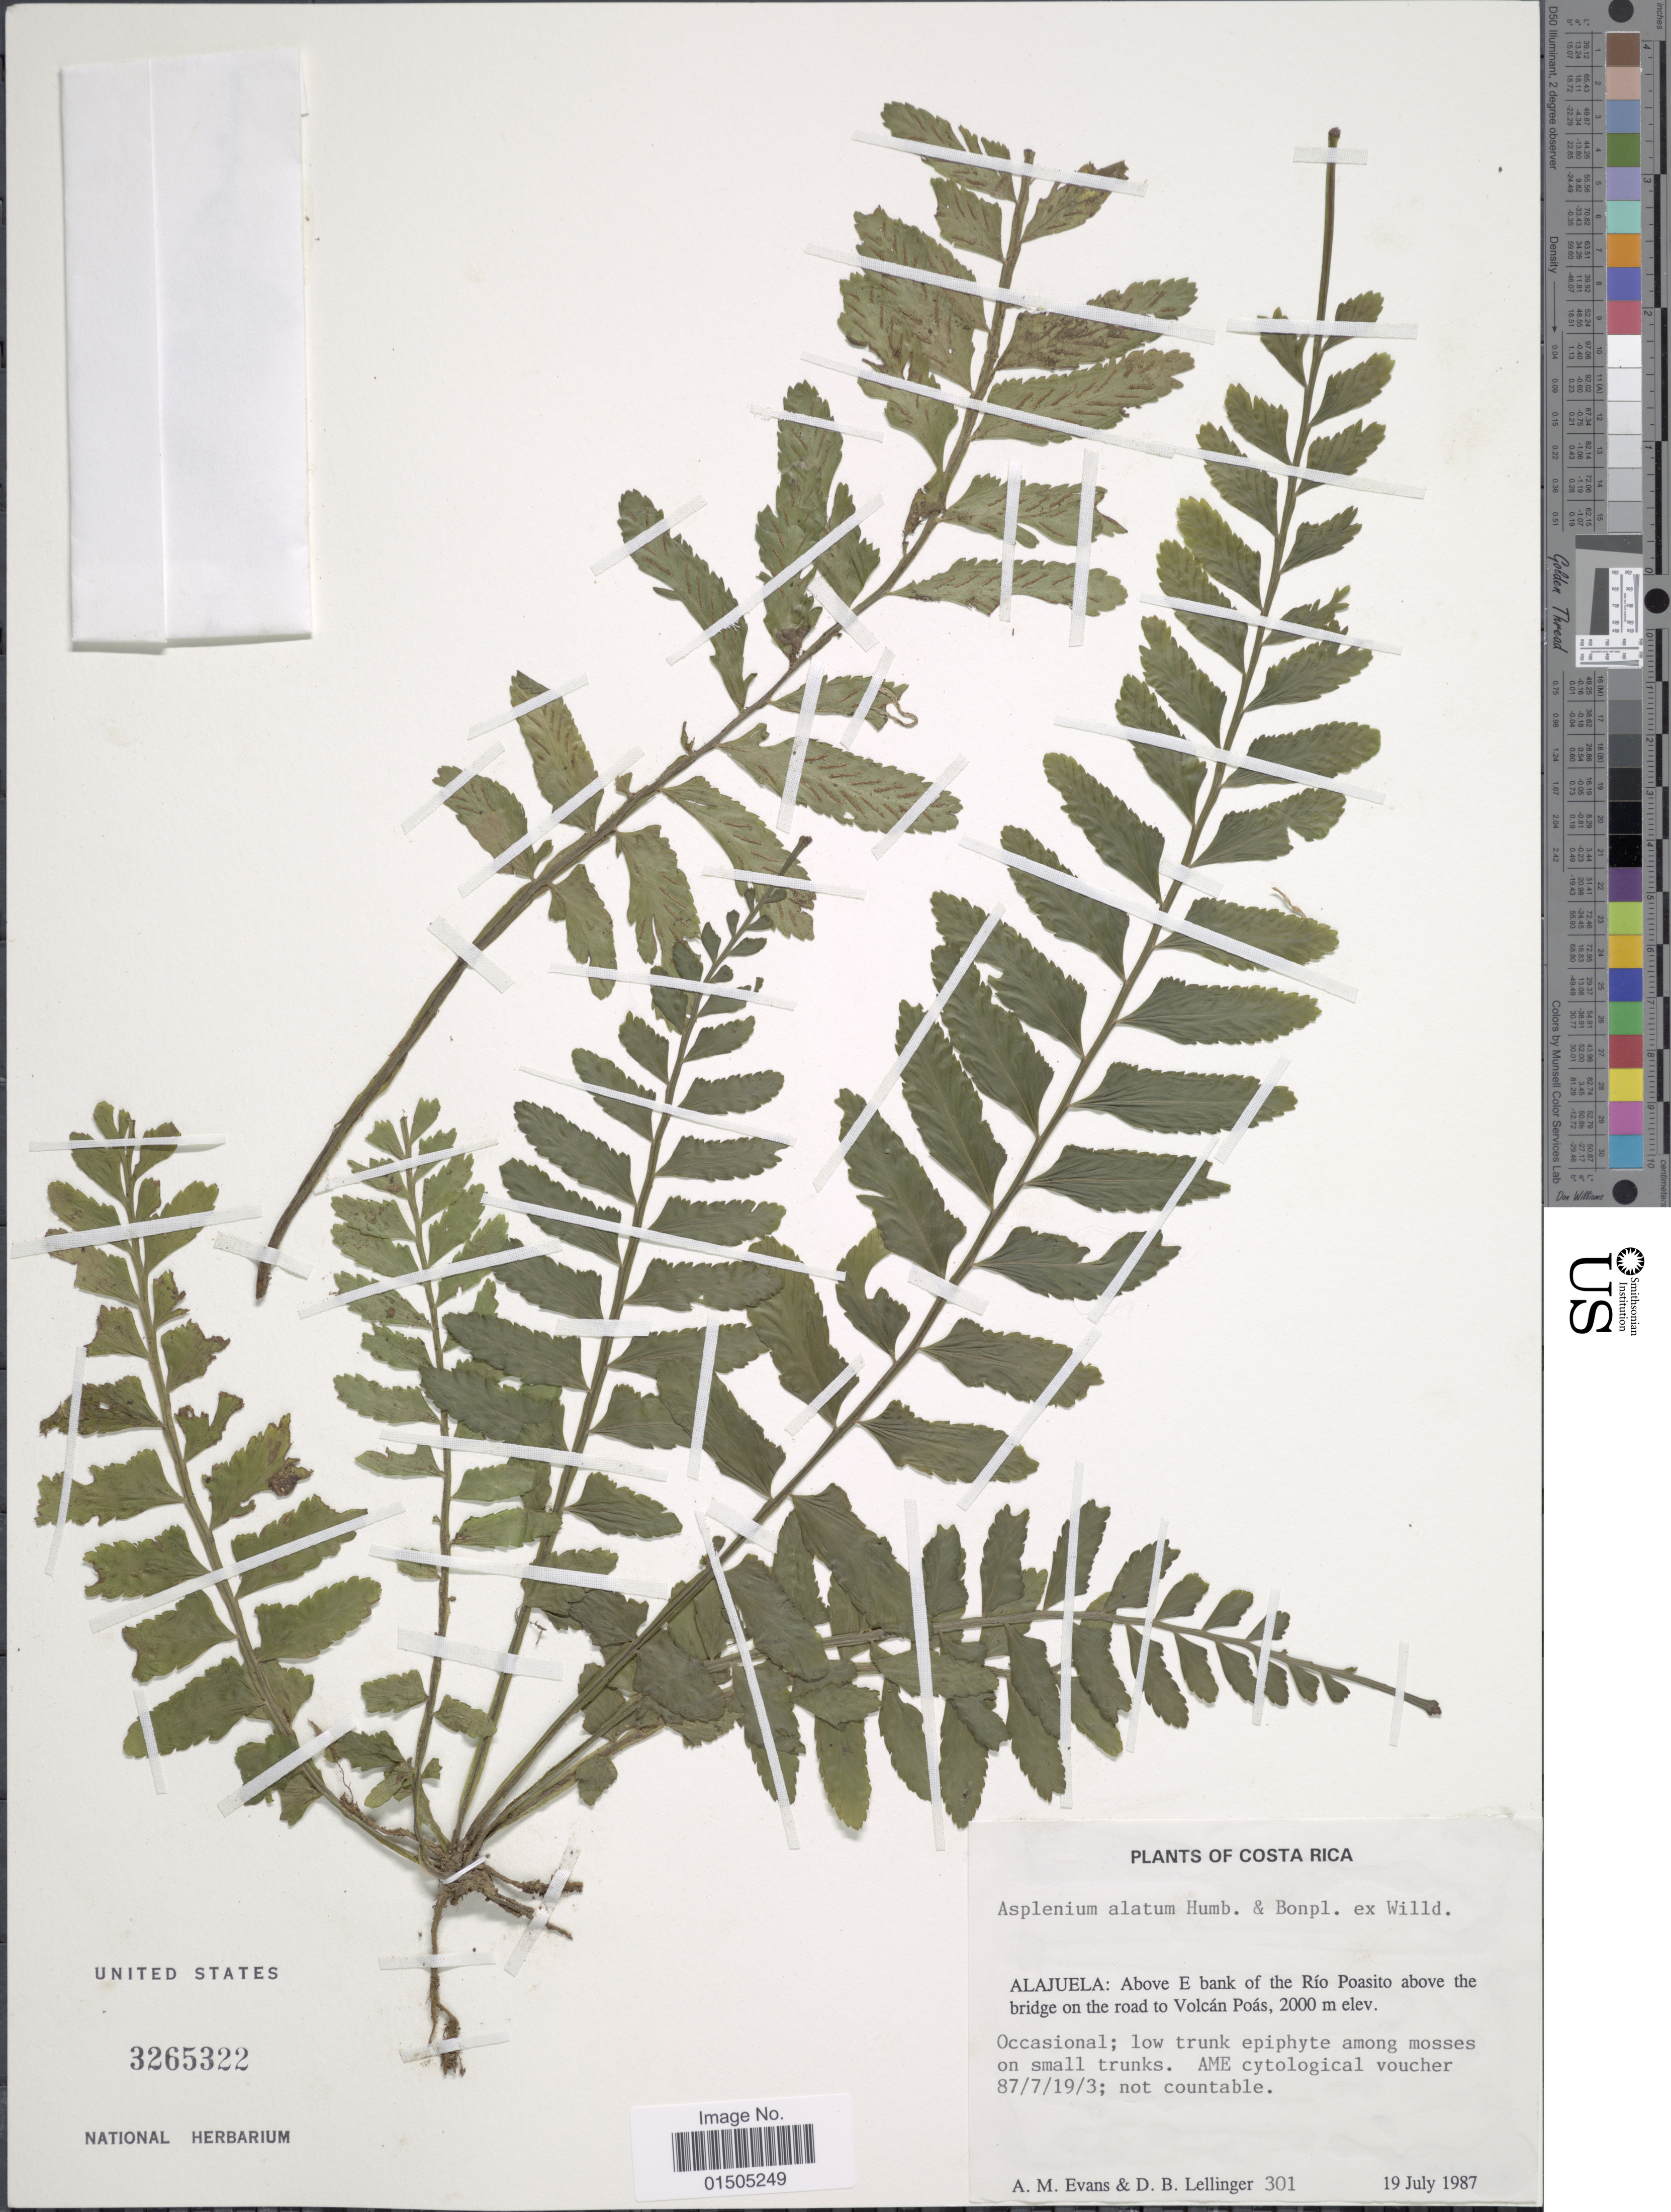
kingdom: Plantae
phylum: Tracheophyta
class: Polypodiopsida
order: Polypodiales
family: Aspleniaceae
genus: Asplenium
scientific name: Asplenium alatum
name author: Humb. & Bonpl. ex Willd.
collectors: A. M. Evans & D. B. Lellinger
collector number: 301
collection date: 1987-07-19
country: Costa Rica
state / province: Alajuela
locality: Above E bank of the Río Pasito above the bridge on the road to Volcán Poás.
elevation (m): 2000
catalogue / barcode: US 3265322